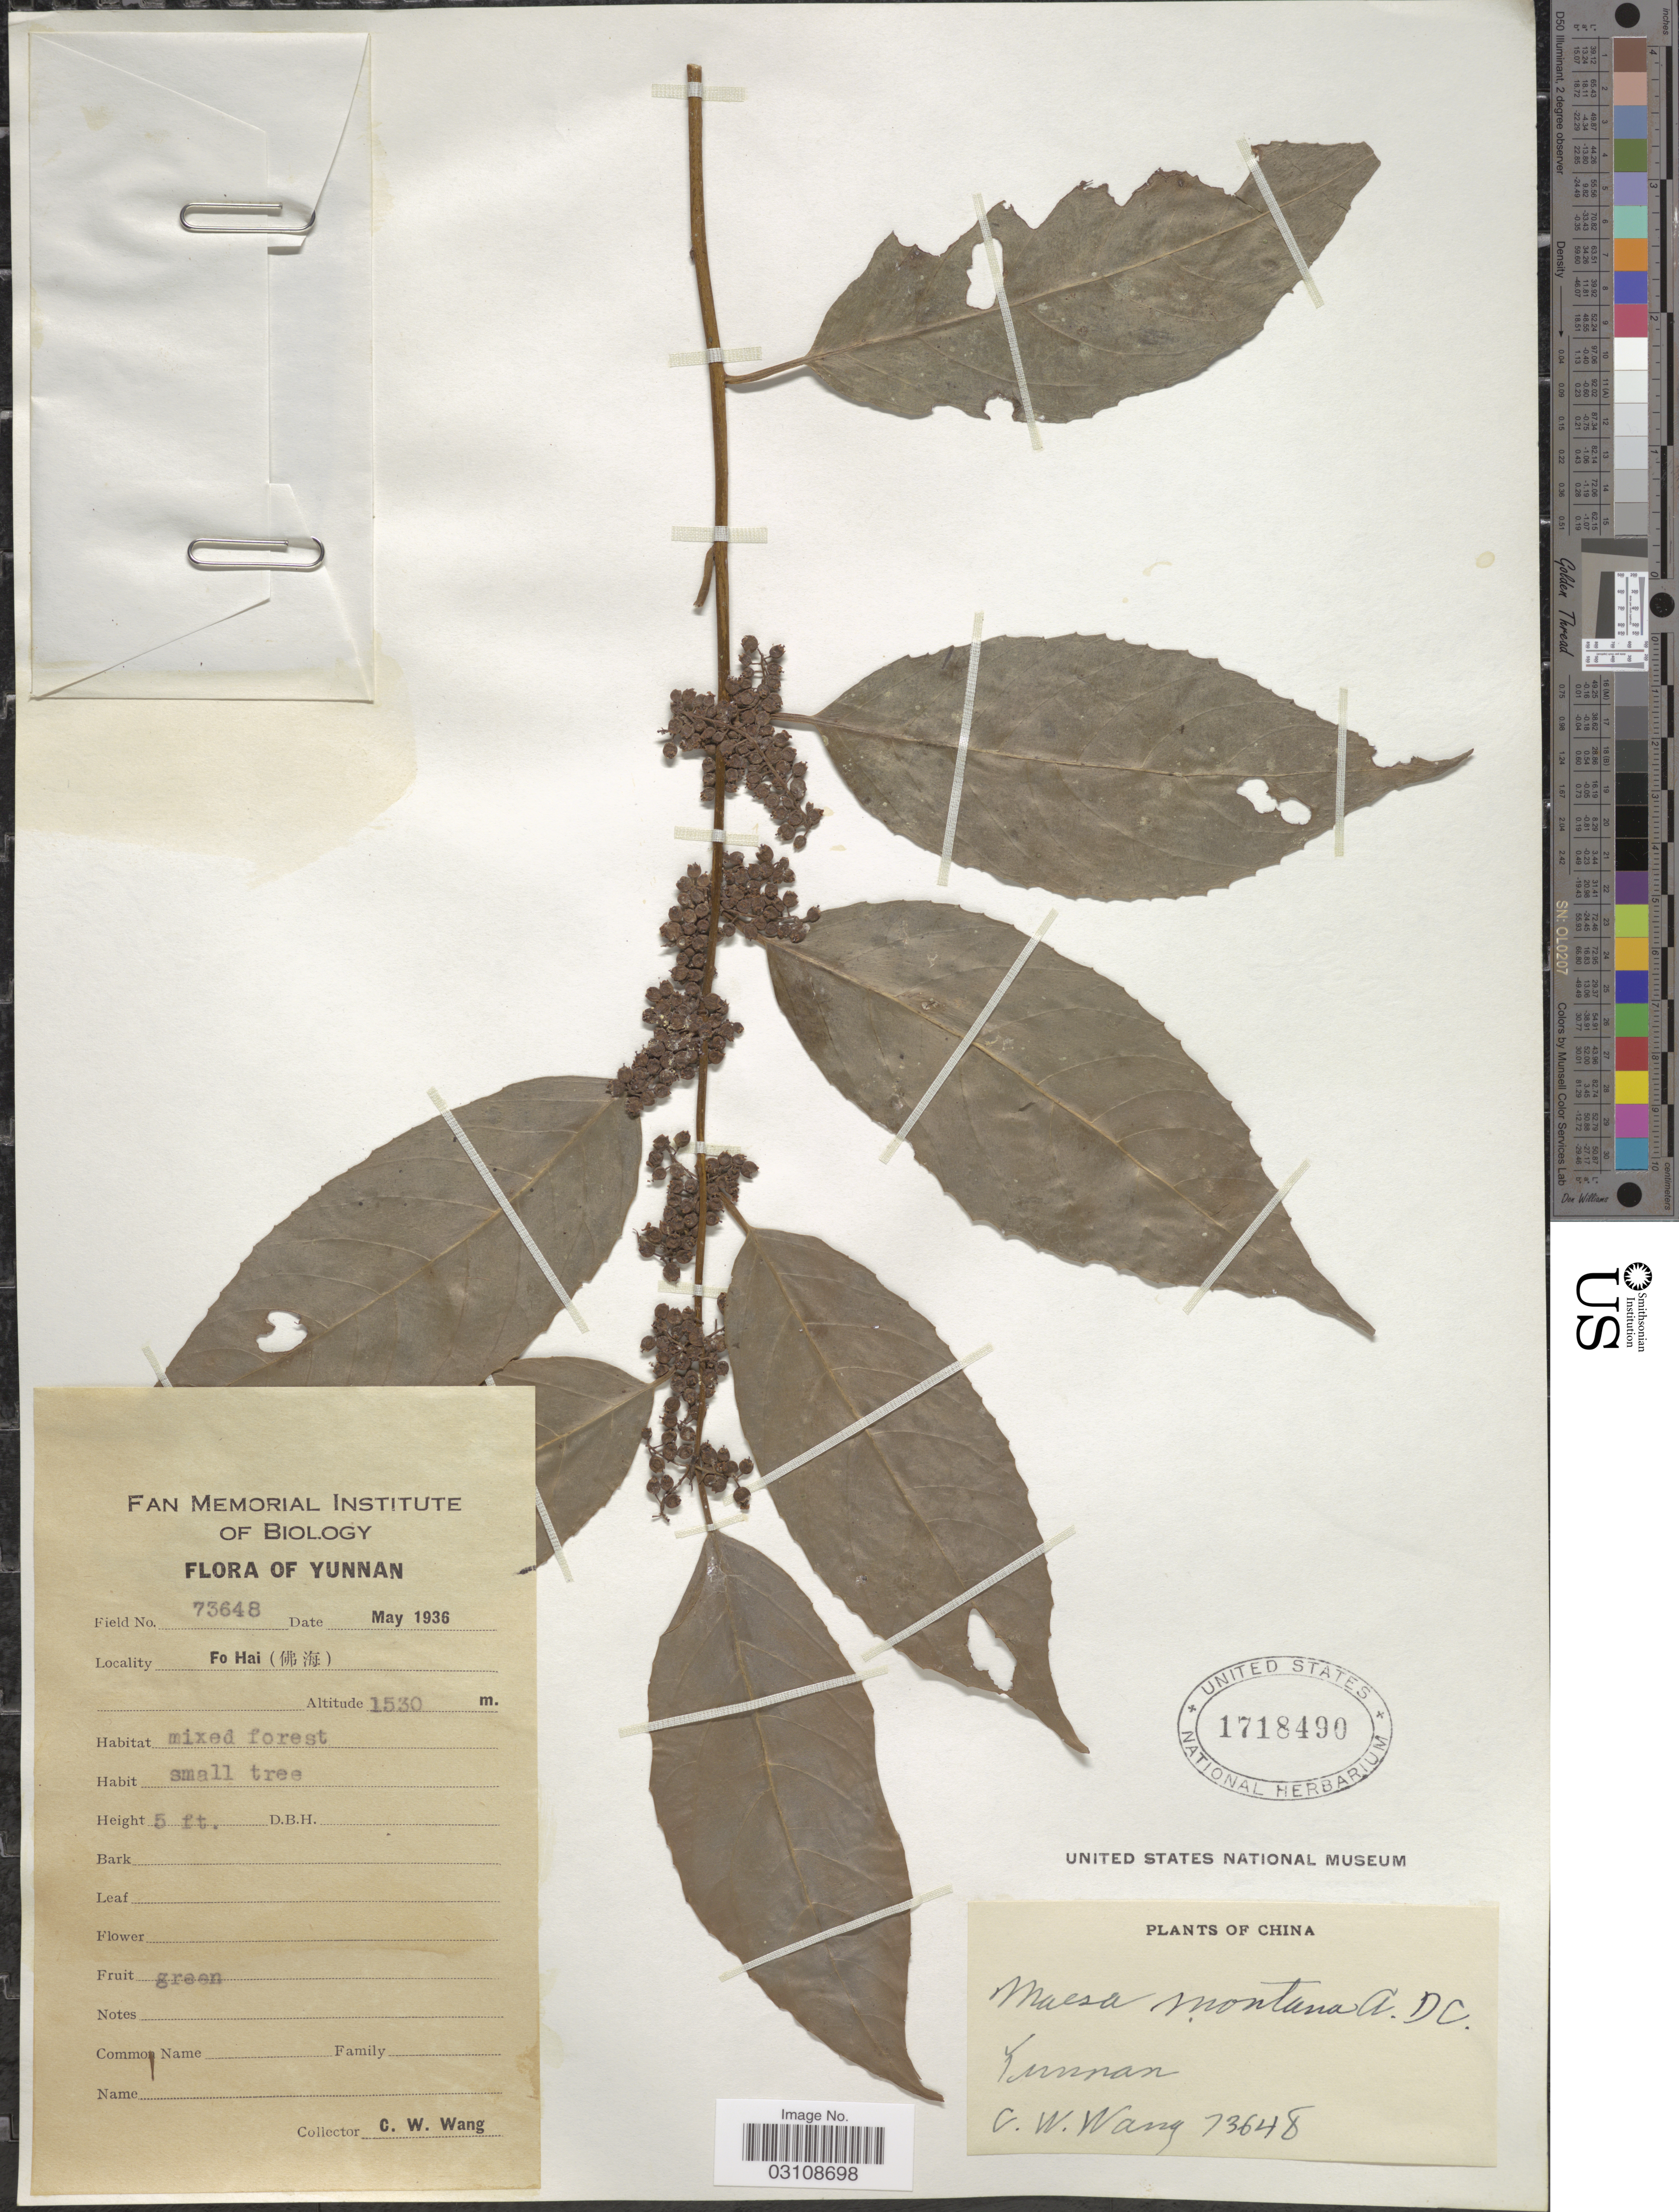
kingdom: Plantae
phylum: Tracheophyta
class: Magnoliopsida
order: Ericales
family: Primulaceae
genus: Maesa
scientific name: Maesa montana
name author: A. DC.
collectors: C. W. Wang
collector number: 73648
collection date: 1936-05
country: China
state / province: Yunnan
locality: Fo Hai.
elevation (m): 1530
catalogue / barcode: US 1718490